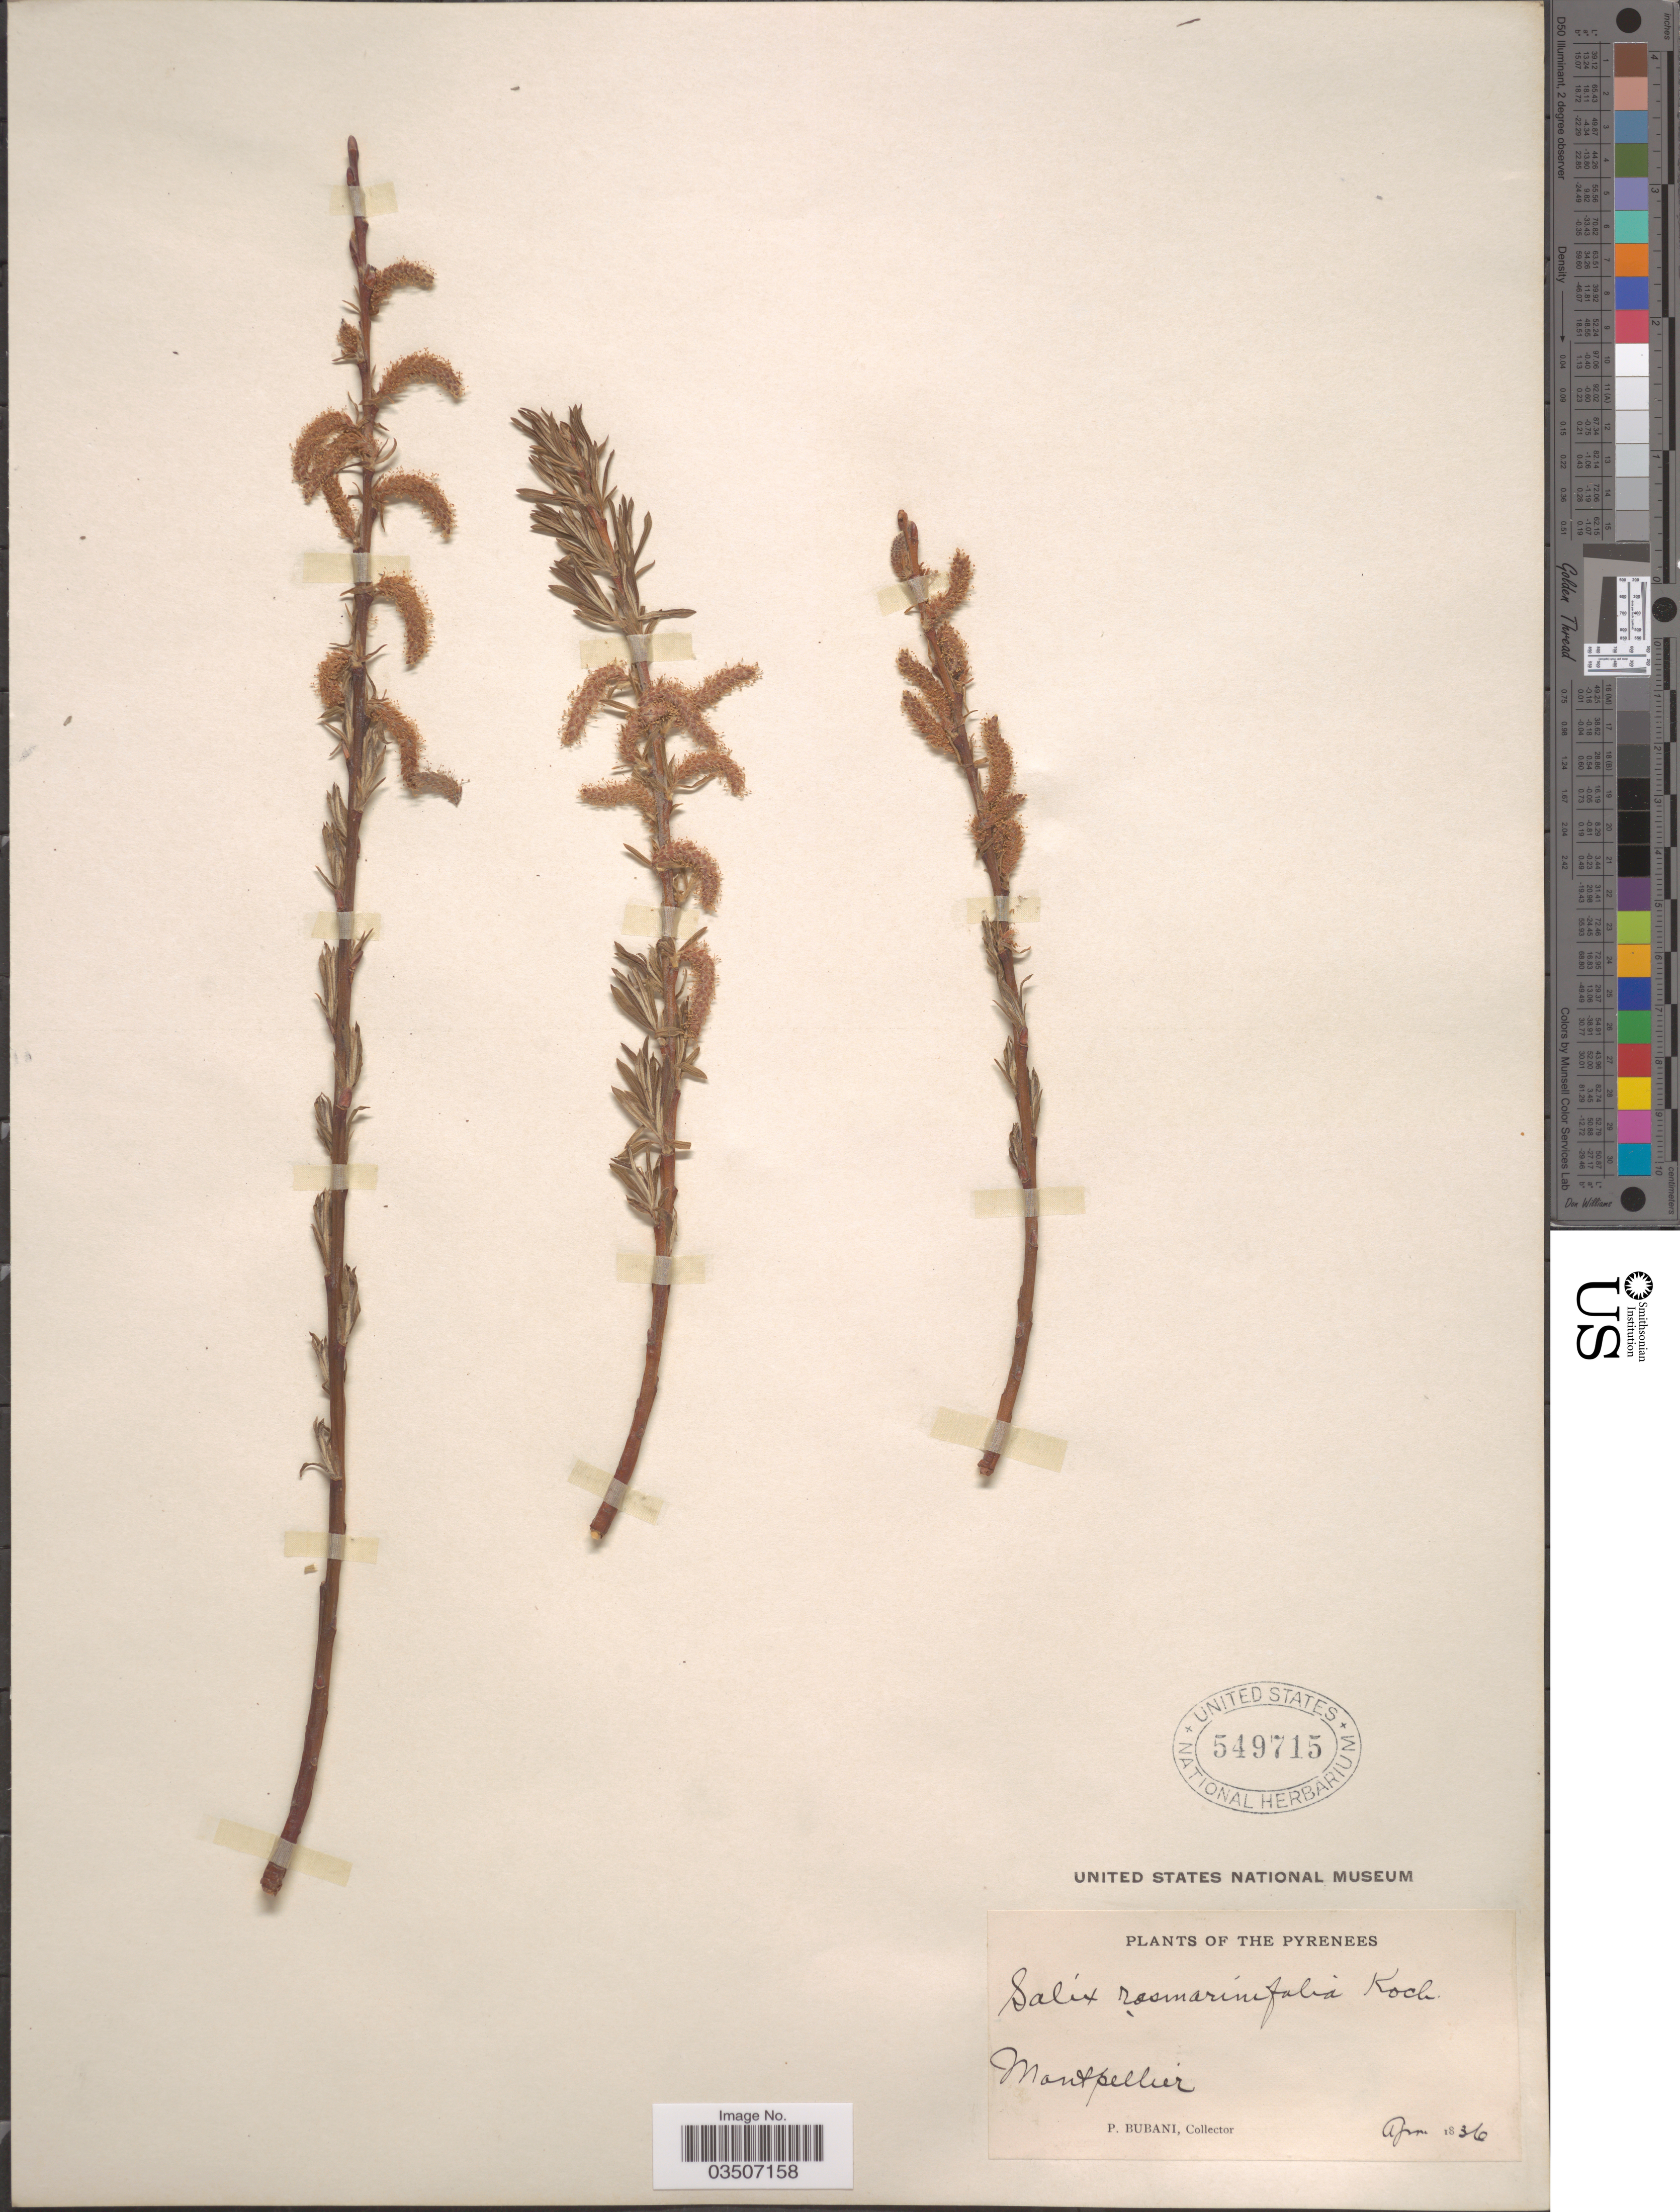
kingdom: Plantae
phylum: Tracheophyta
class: Magnoliopsida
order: Malpighiales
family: Salicaceae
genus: Salix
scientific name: Salix rosmarinifolia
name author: L.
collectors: P. Bubani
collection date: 1836-04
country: France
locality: The Pyrenees, Montpellier.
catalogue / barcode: US 549715